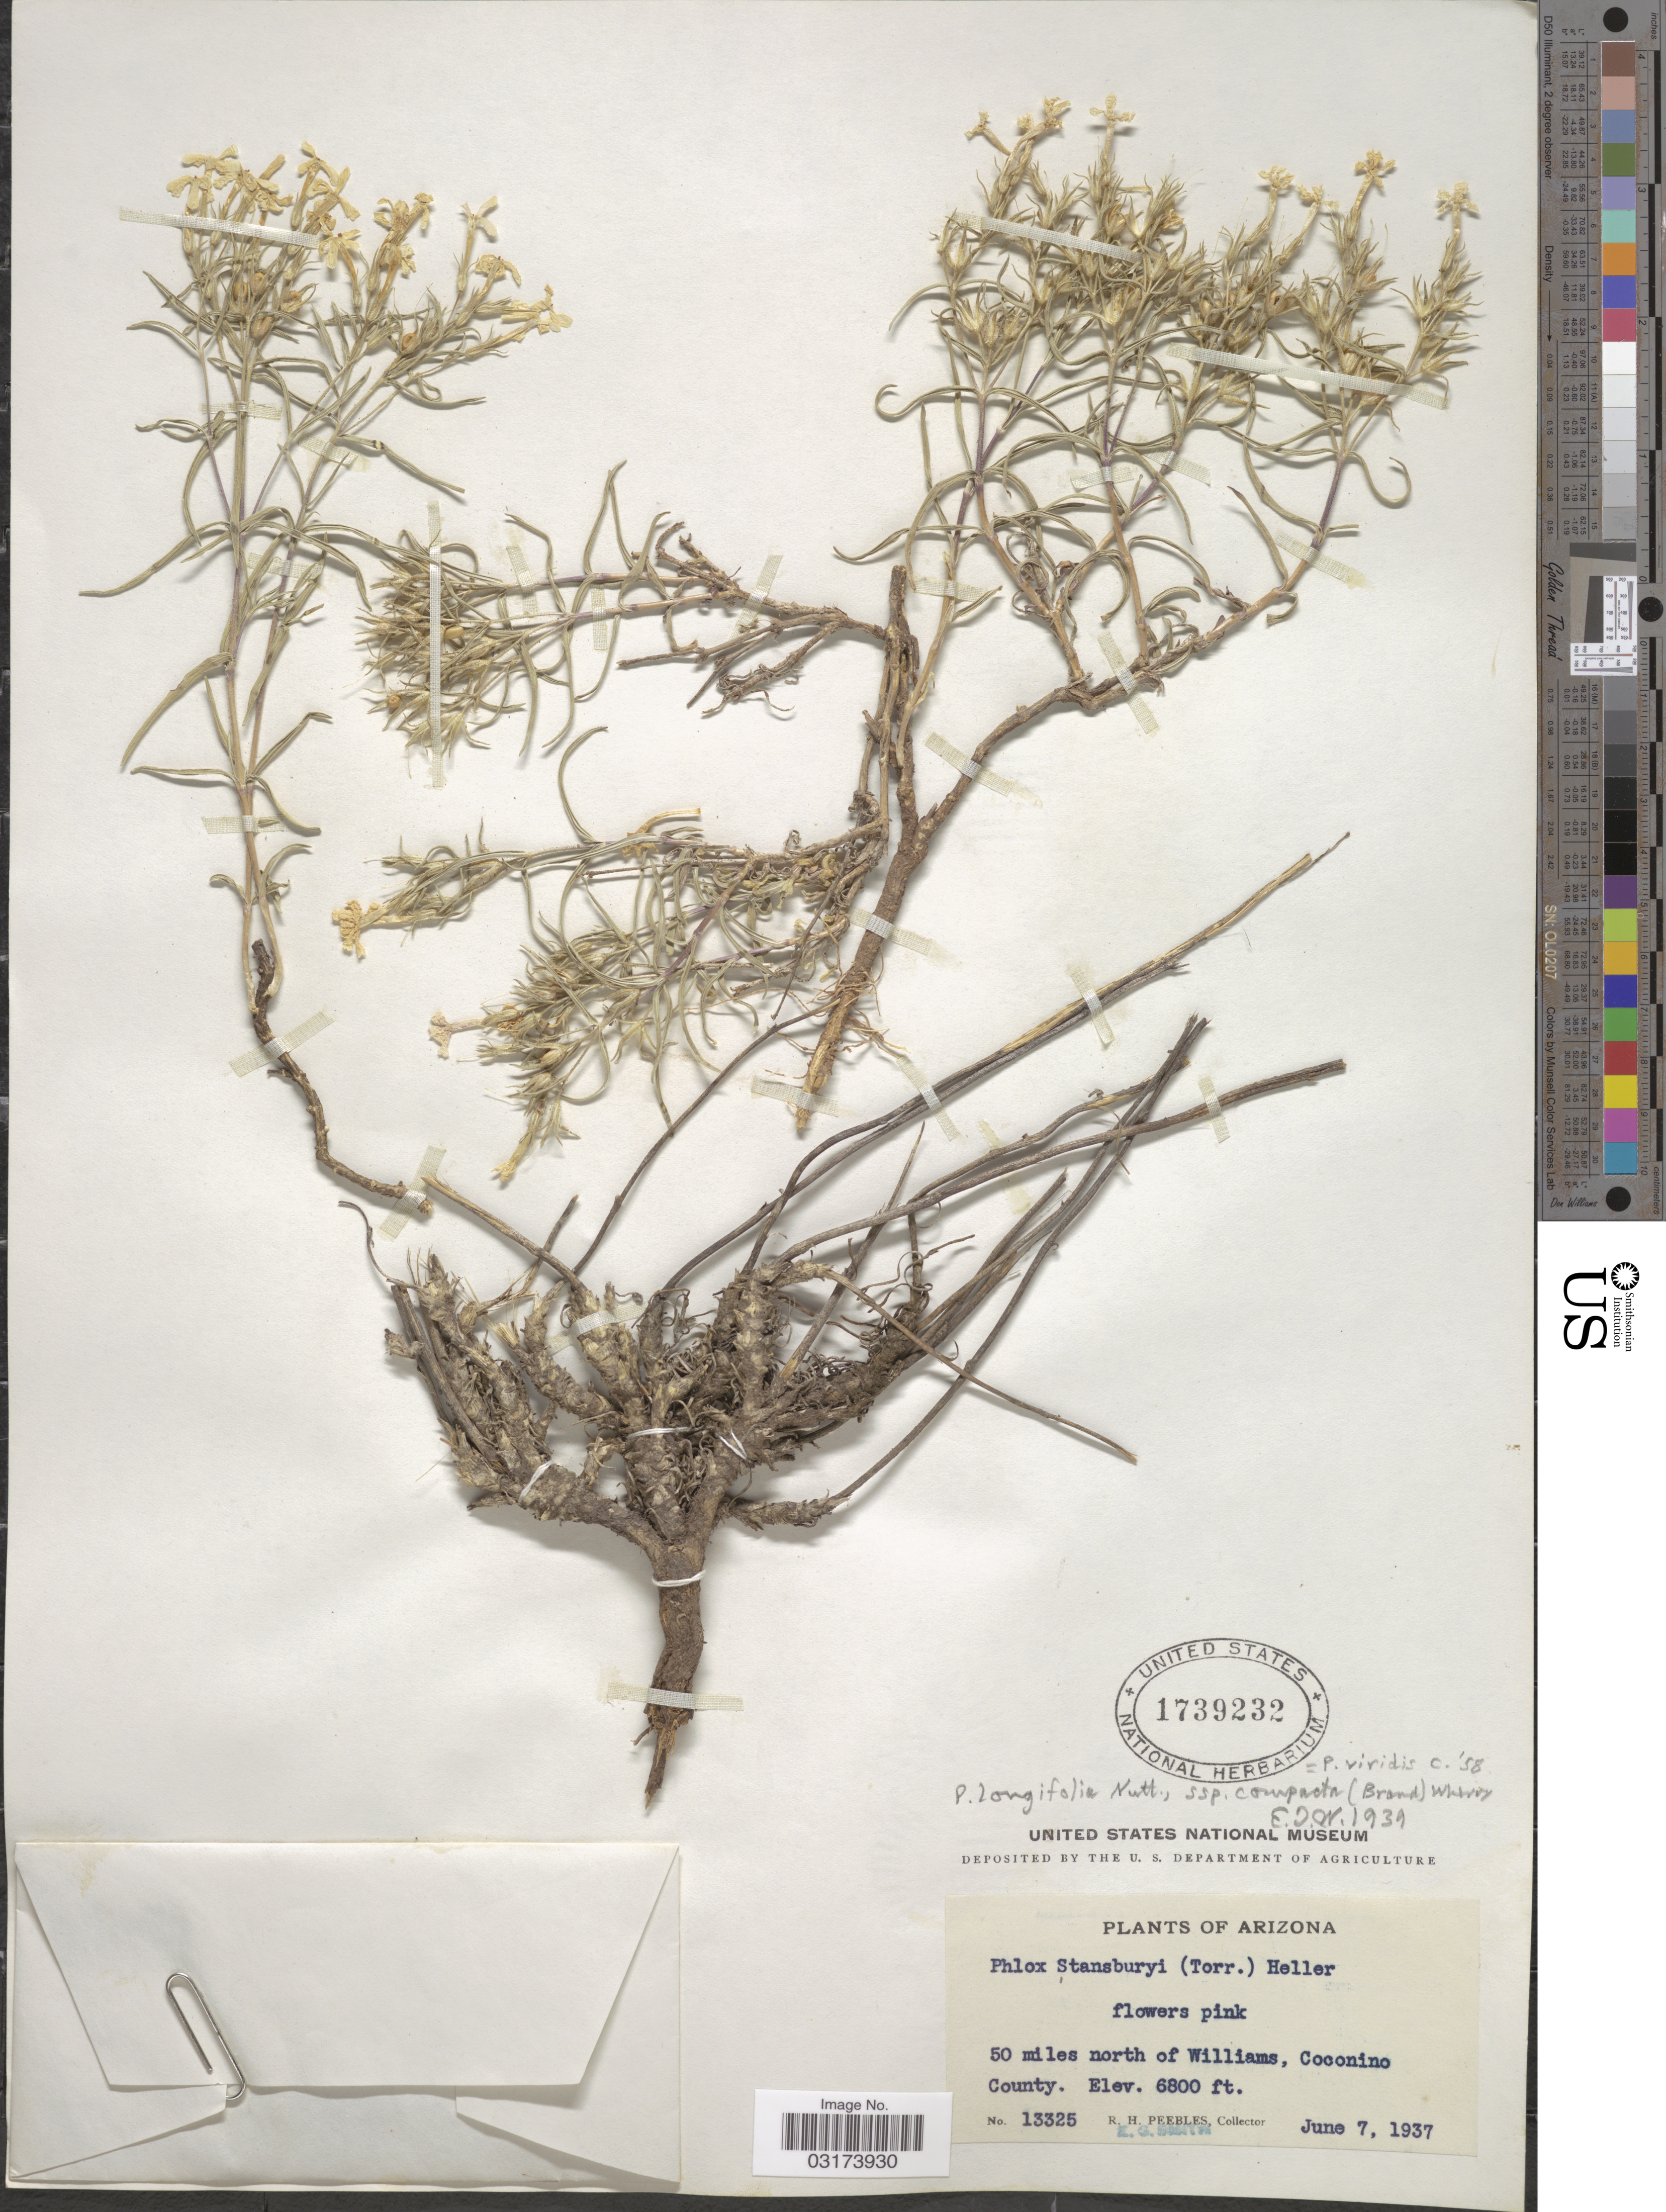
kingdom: Plantae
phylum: Tracheophyta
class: Magnoliopsida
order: Ericales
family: Polemoniaceae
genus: Phlox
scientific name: Phlox longifolia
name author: Nutt.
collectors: R. H. Peebles & E. G. Smith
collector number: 13325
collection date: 1937-06-07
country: United States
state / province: Arizona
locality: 50 miles north of Williams, Coconino County.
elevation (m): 2073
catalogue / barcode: US 1739232